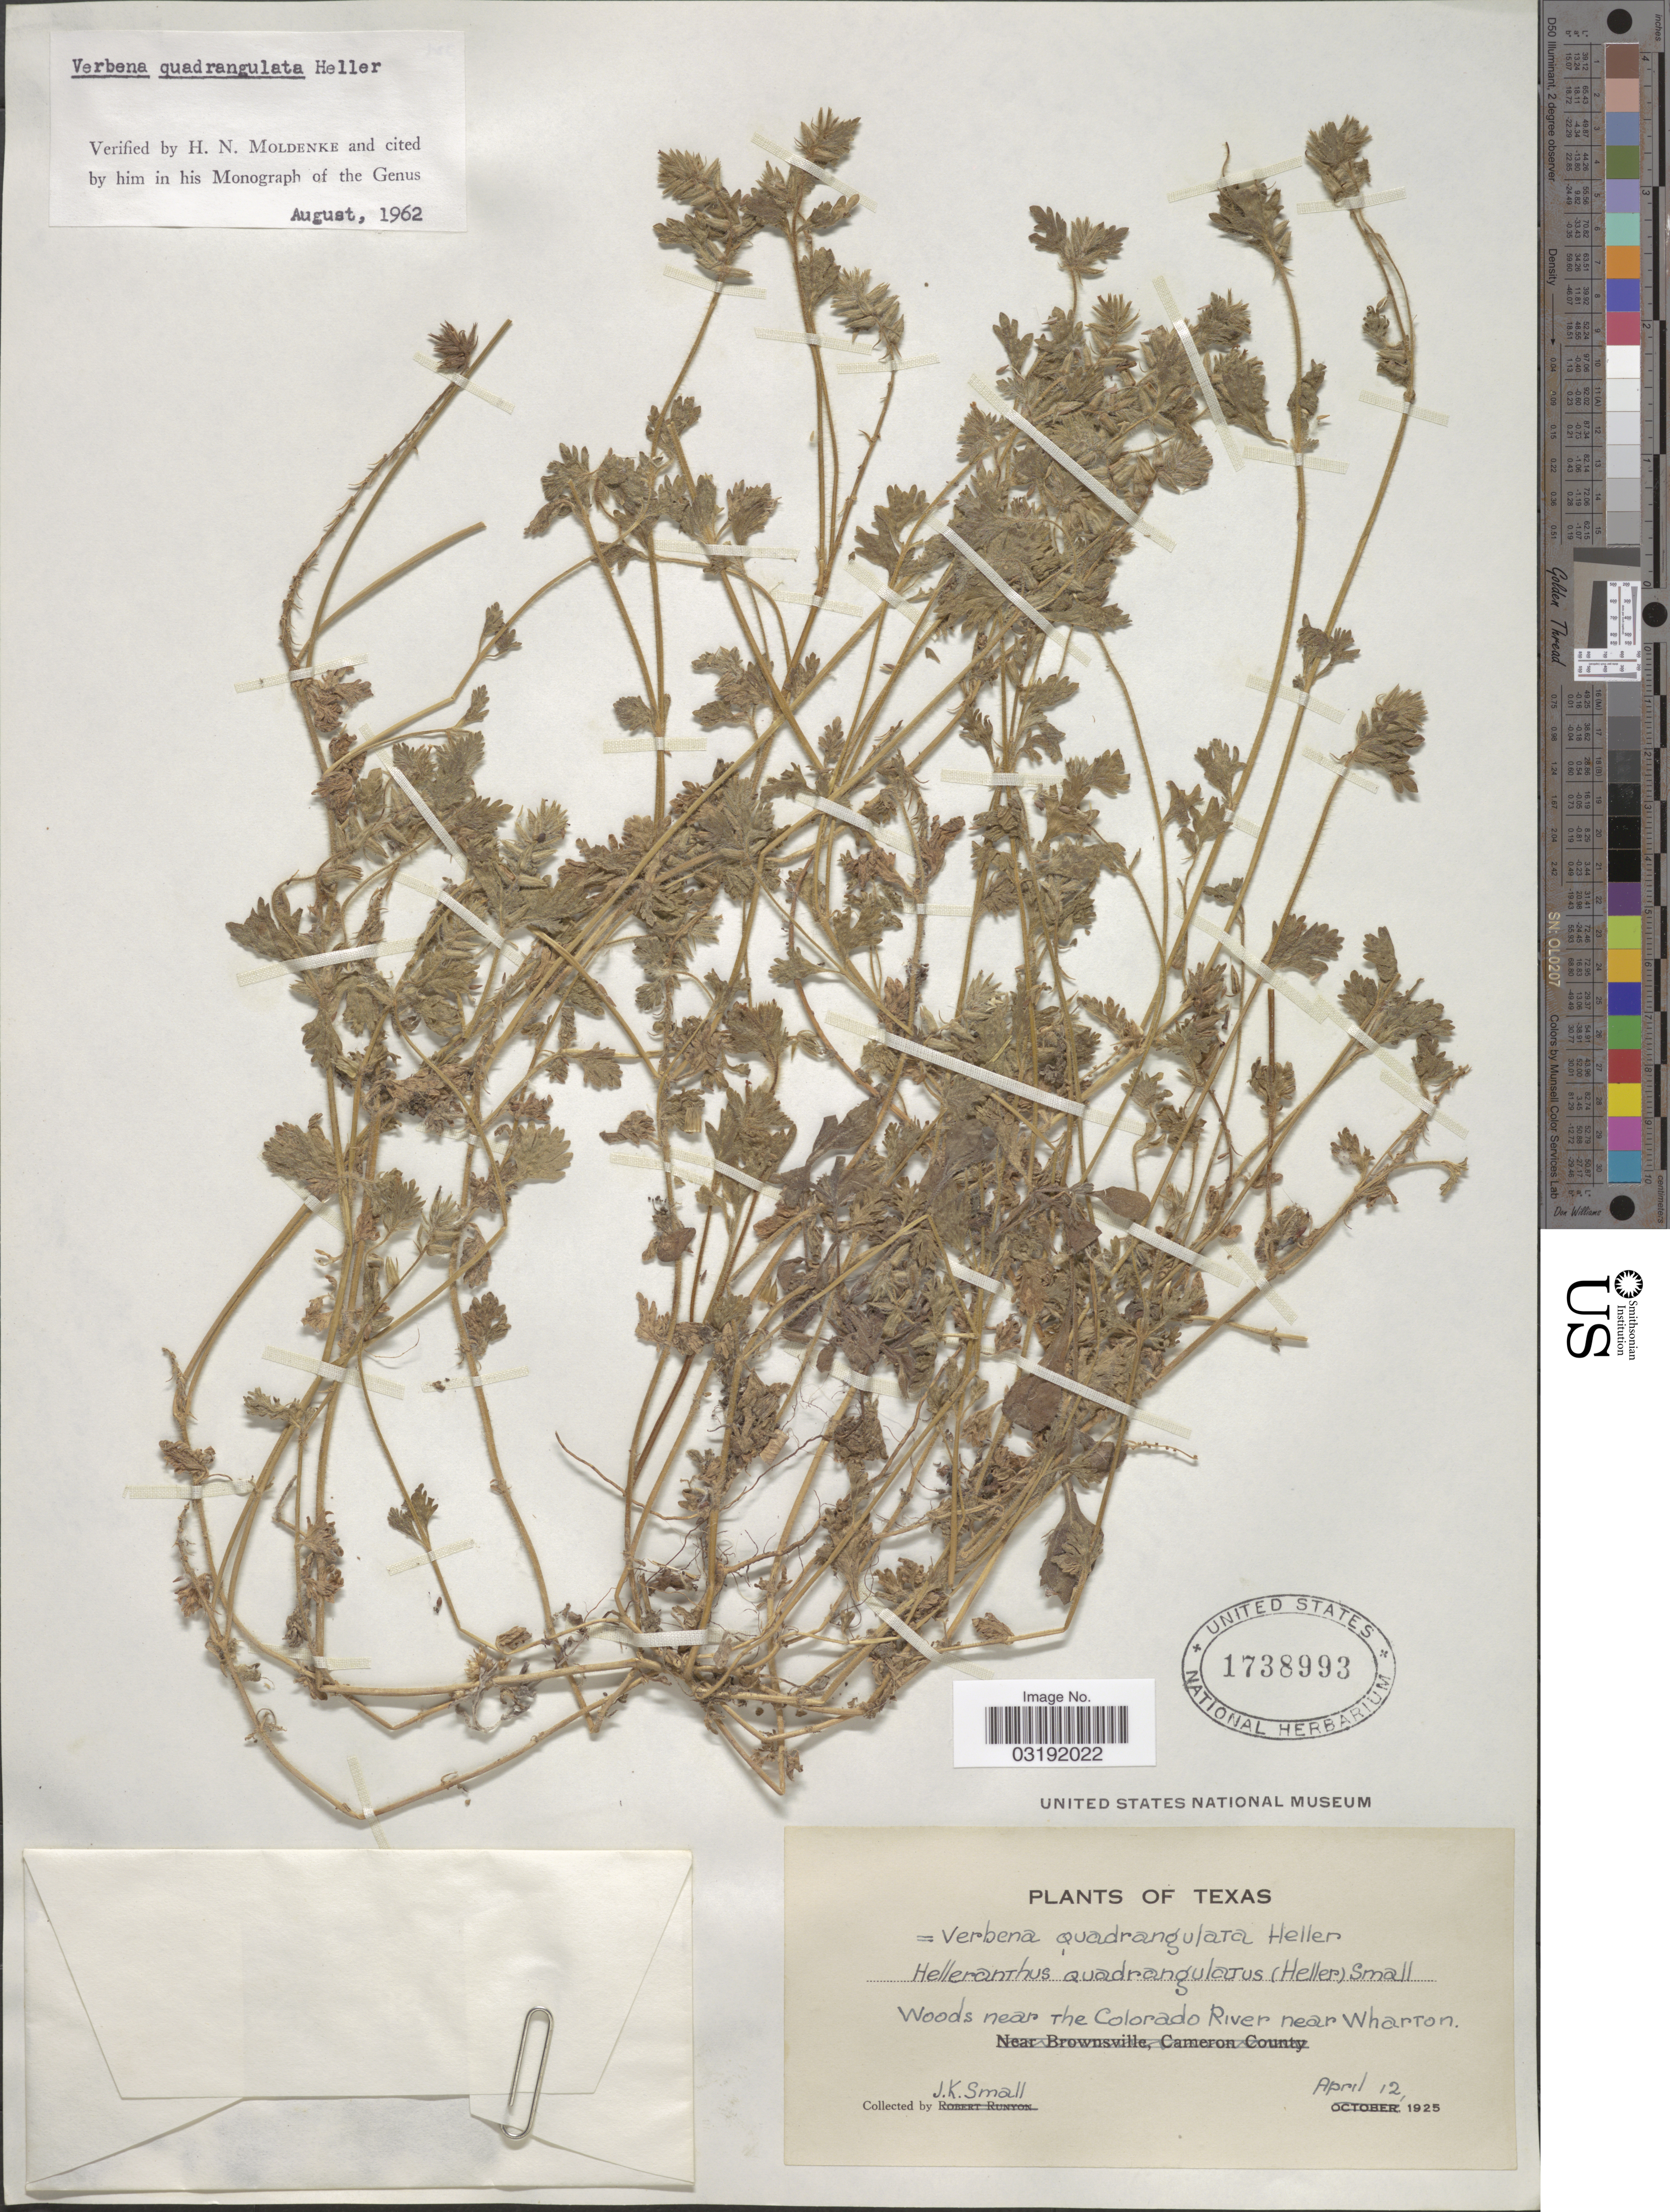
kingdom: Plantae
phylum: Tracheophyta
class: Magnoliopsida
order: Lamiales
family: Verbenaceae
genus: Verbena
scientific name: Verbena quadrangulata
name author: A. Heller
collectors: J. K. Small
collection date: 1925-04-12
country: United States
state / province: Texas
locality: Woods near the Colorado River near Wharron.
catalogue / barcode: US 1738993